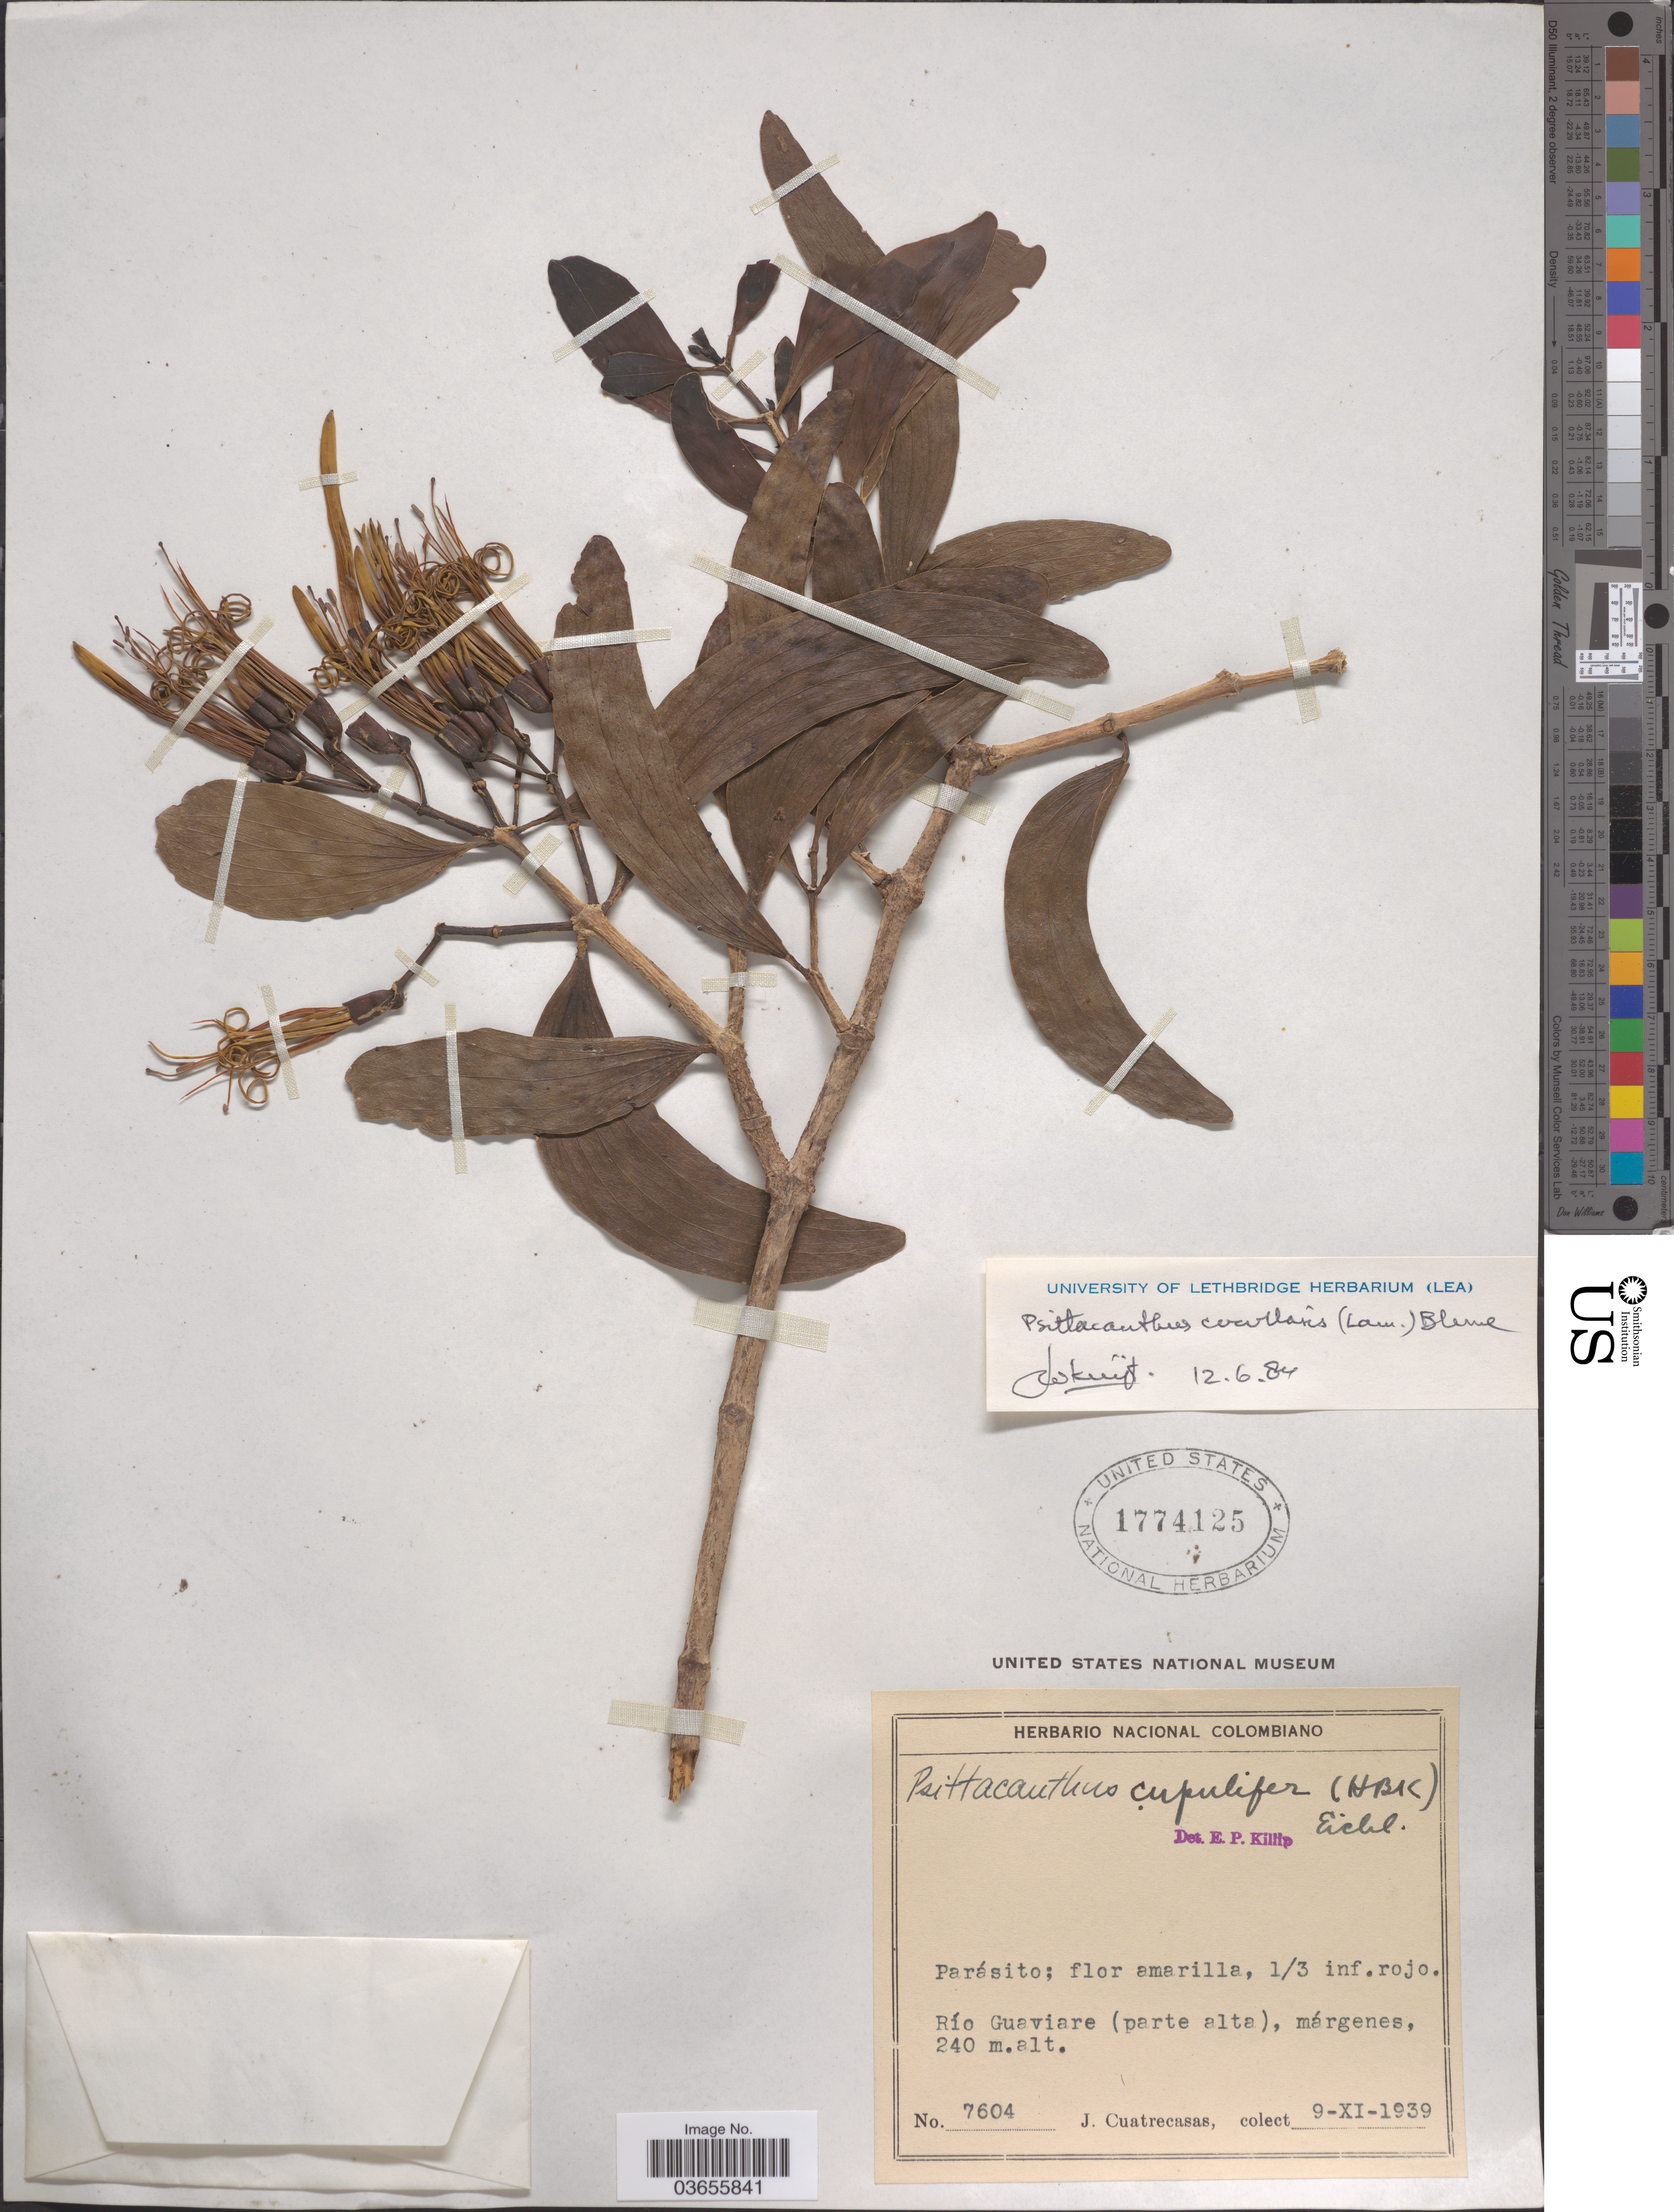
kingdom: Plantae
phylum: Tracheophyta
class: Magnoliopsida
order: Santalales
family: Loranthaceae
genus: Psittacanthus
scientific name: Psittacanthus cucullaris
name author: (Kunth) G. Don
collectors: J. Cuatrecasas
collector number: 7604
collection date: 1939-11-09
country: Colombia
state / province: Guaviare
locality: Río Guaviare (parte alta), márgenes.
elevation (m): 240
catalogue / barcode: US 1774125